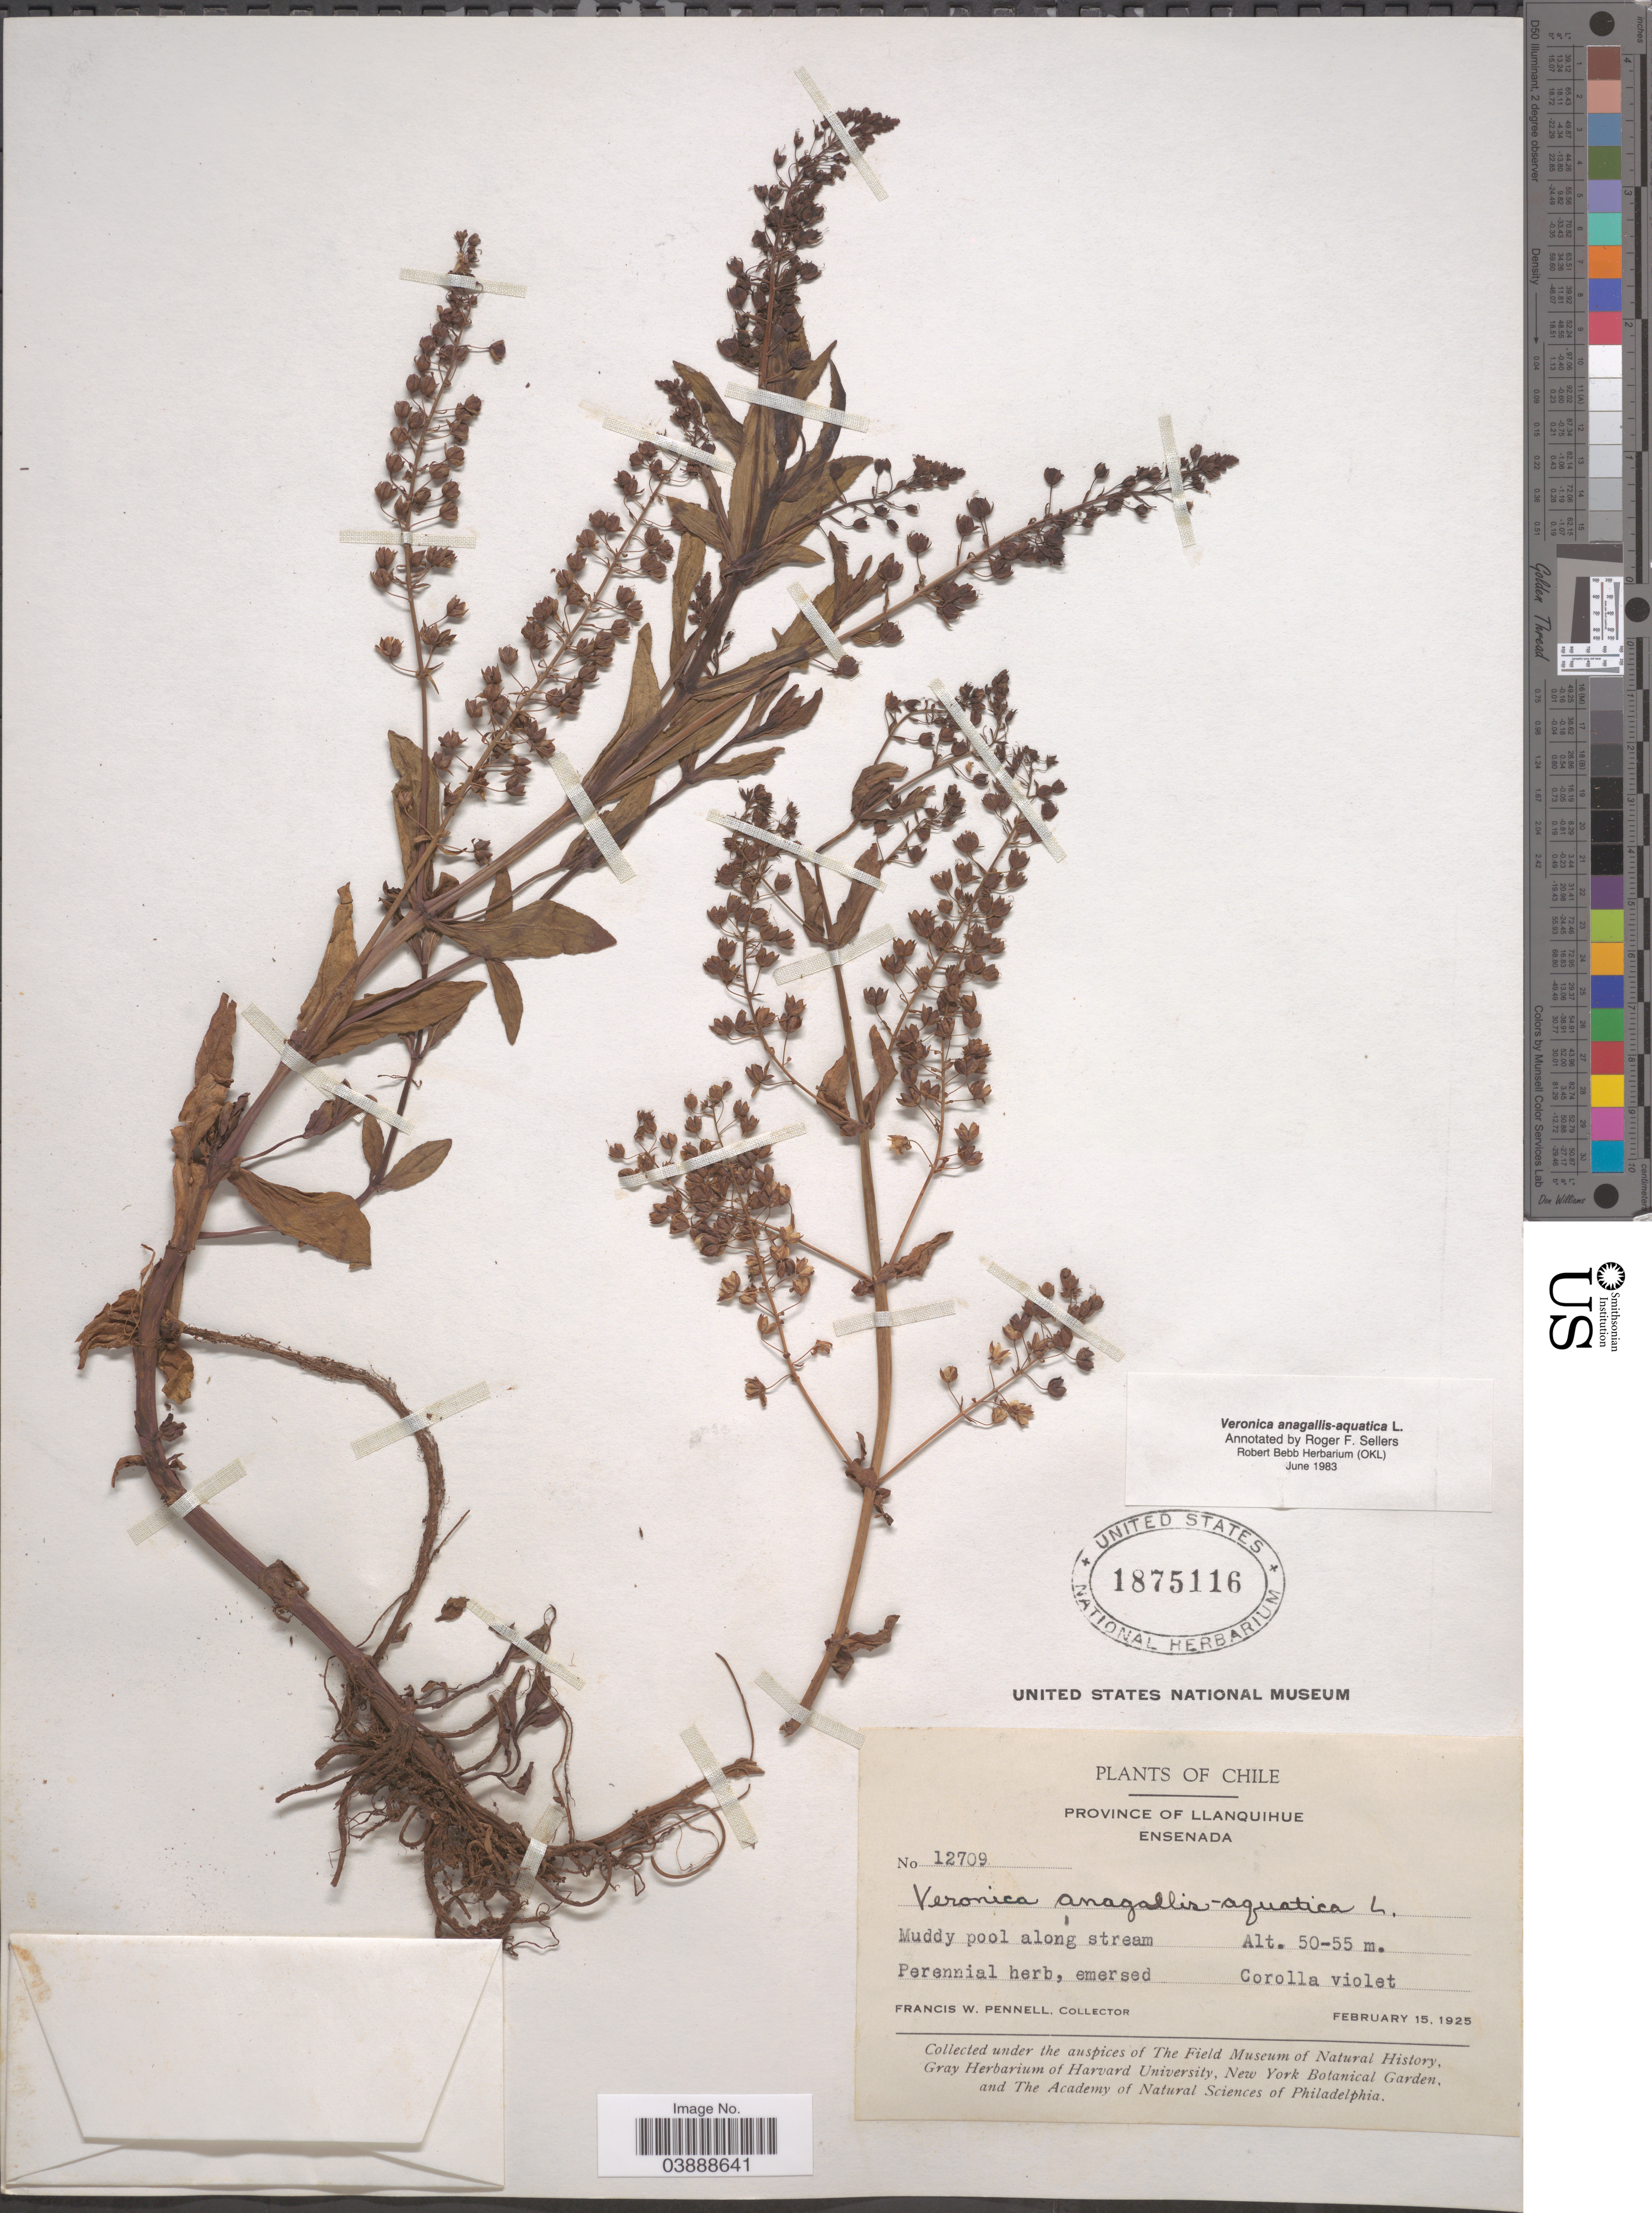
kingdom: Plantae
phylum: Tracheophyta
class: Magnoliopsida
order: Lamiales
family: Plantaginaceae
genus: Veronica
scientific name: Veronica anagallis-aquatica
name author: L.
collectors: F. W. Pennell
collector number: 12709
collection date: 1925-02-15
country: Chile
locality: Province of Llanquihue. Ensenada.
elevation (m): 50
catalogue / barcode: US 1875116